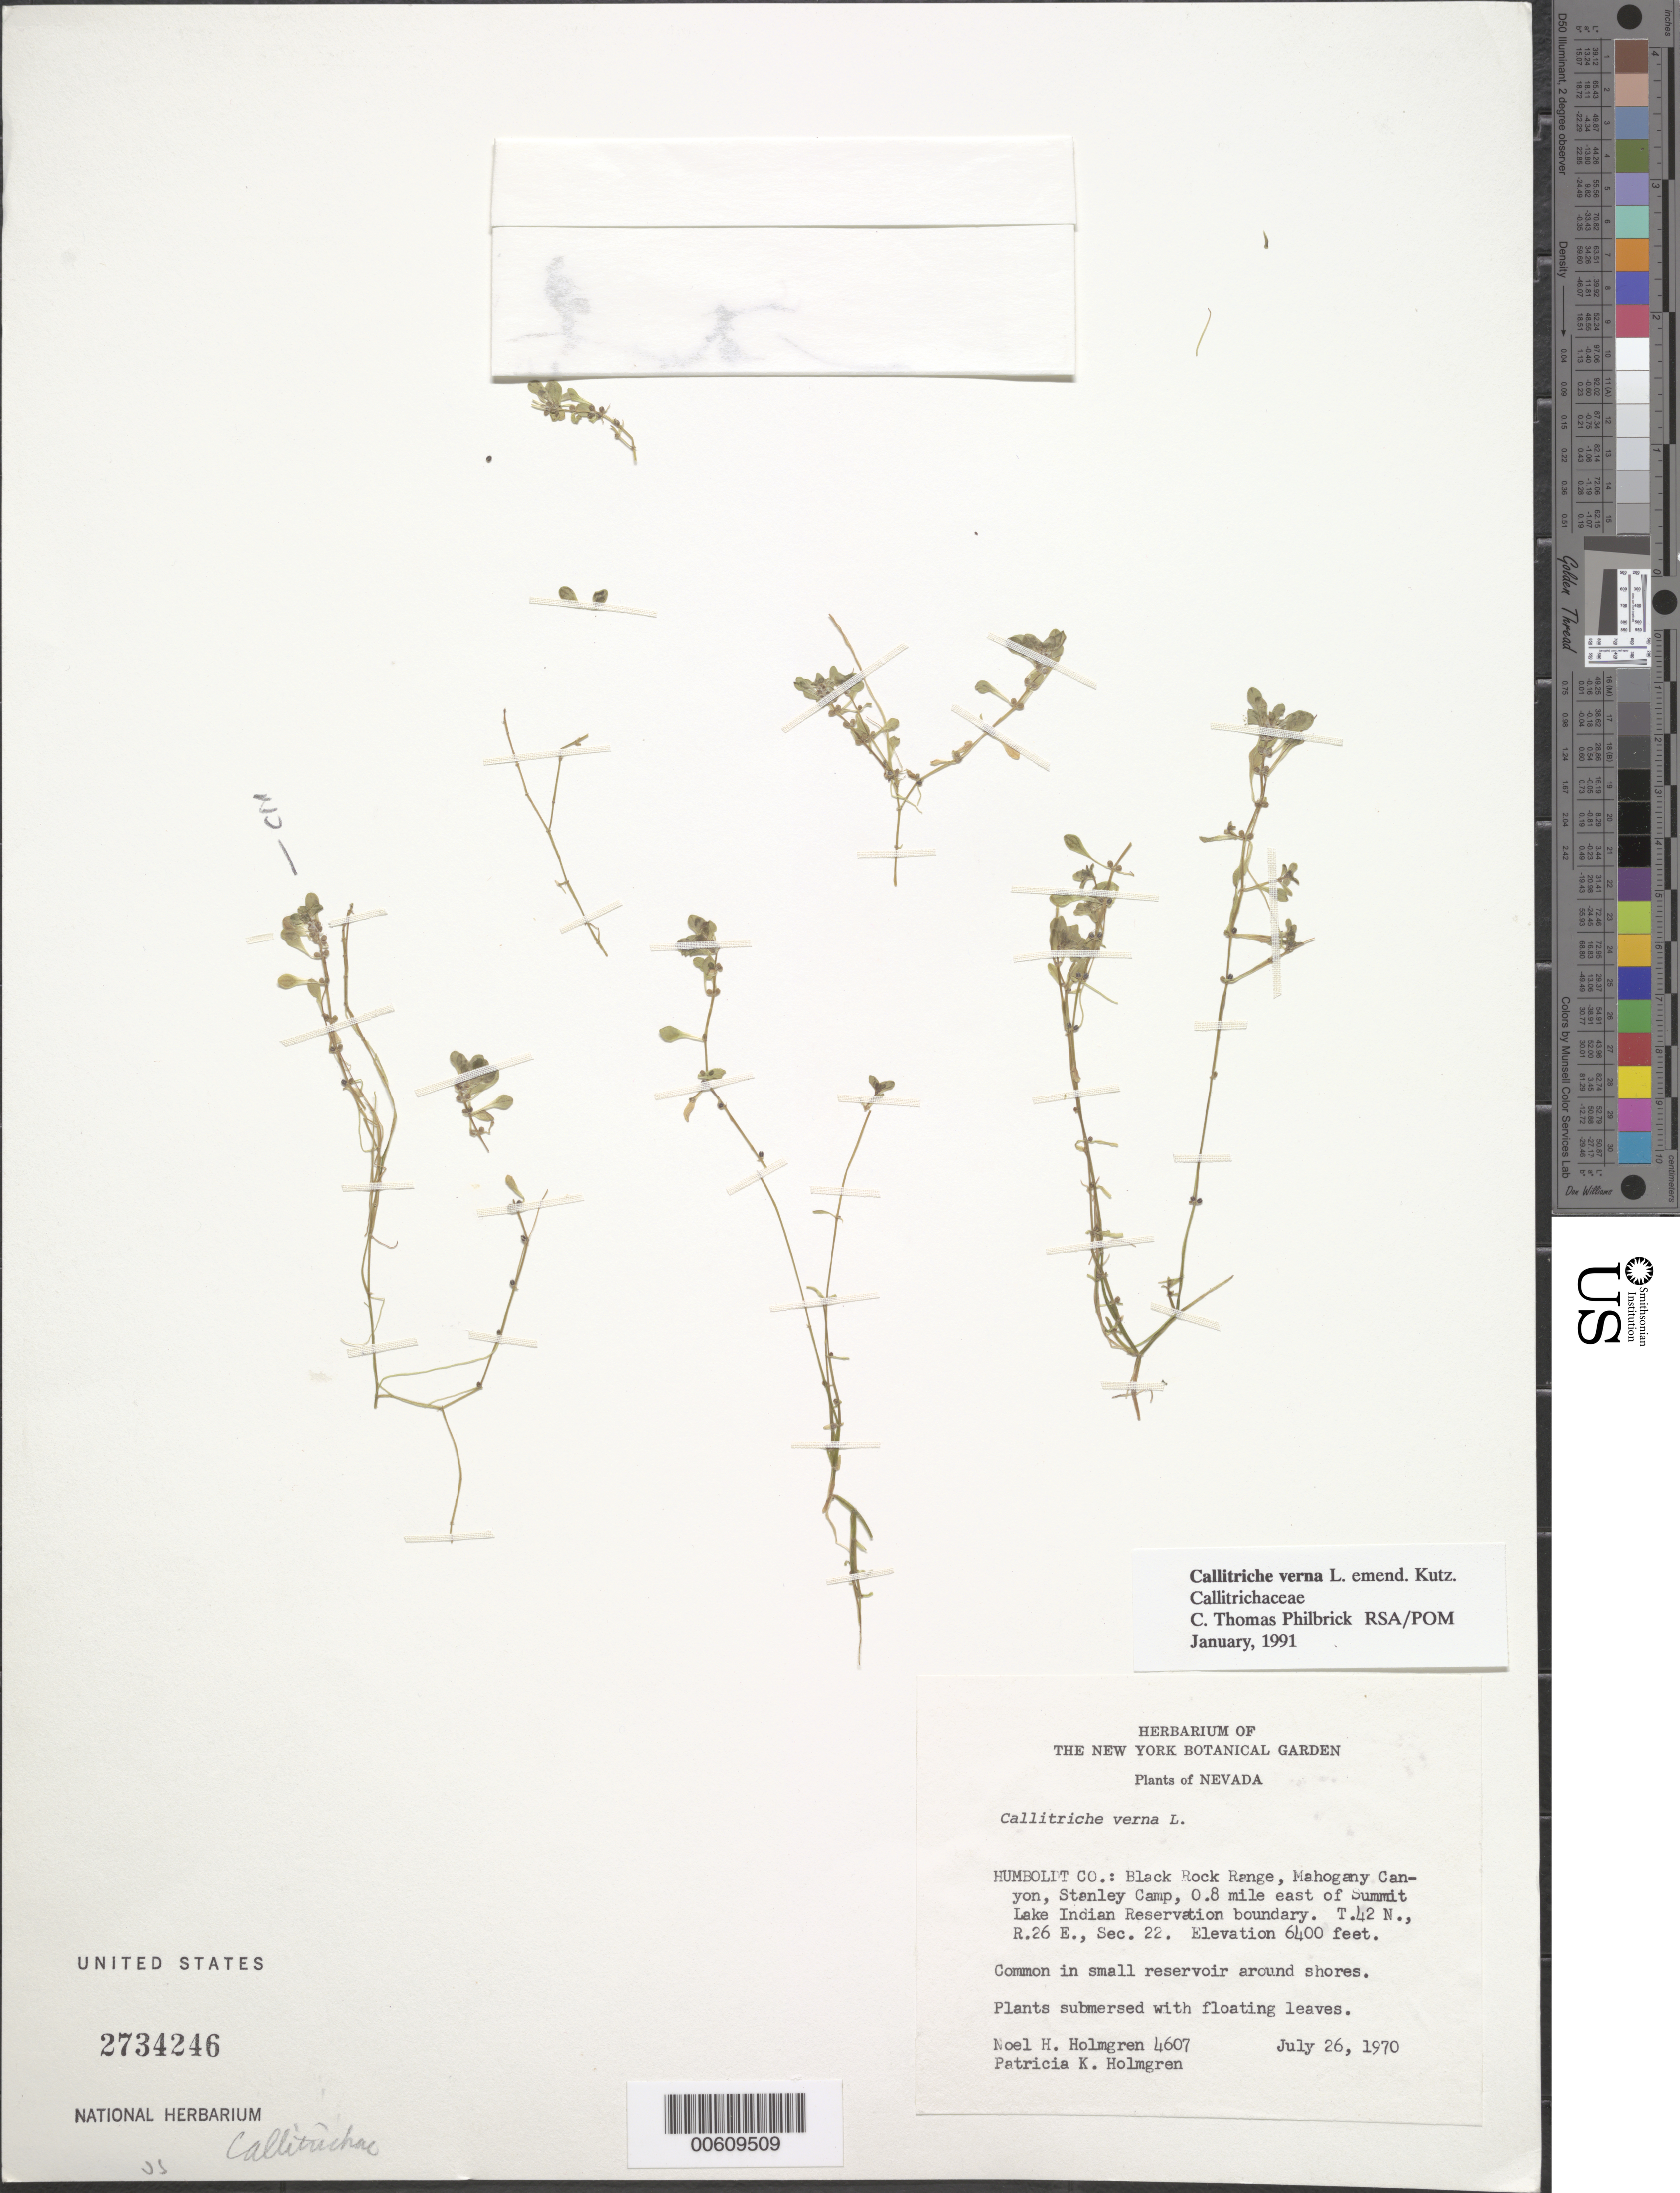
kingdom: Plantae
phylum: Tracheophyta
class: Magnoliopsida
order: Lamiales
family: Plantaginaceae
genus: Callitriche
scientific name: Callitriche verna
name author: L.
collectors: N. H. Holmgren & P. K. Holmgren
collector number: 4607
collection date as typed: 26 Jul 1970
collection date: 1970-07-26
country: United States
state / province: Nevada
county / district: Humboldt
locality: Black Rock Range, Mahogany Canyon, Stanley Camp, E of Summit Lake Indian Reservation boundary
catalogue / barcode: US 2734246